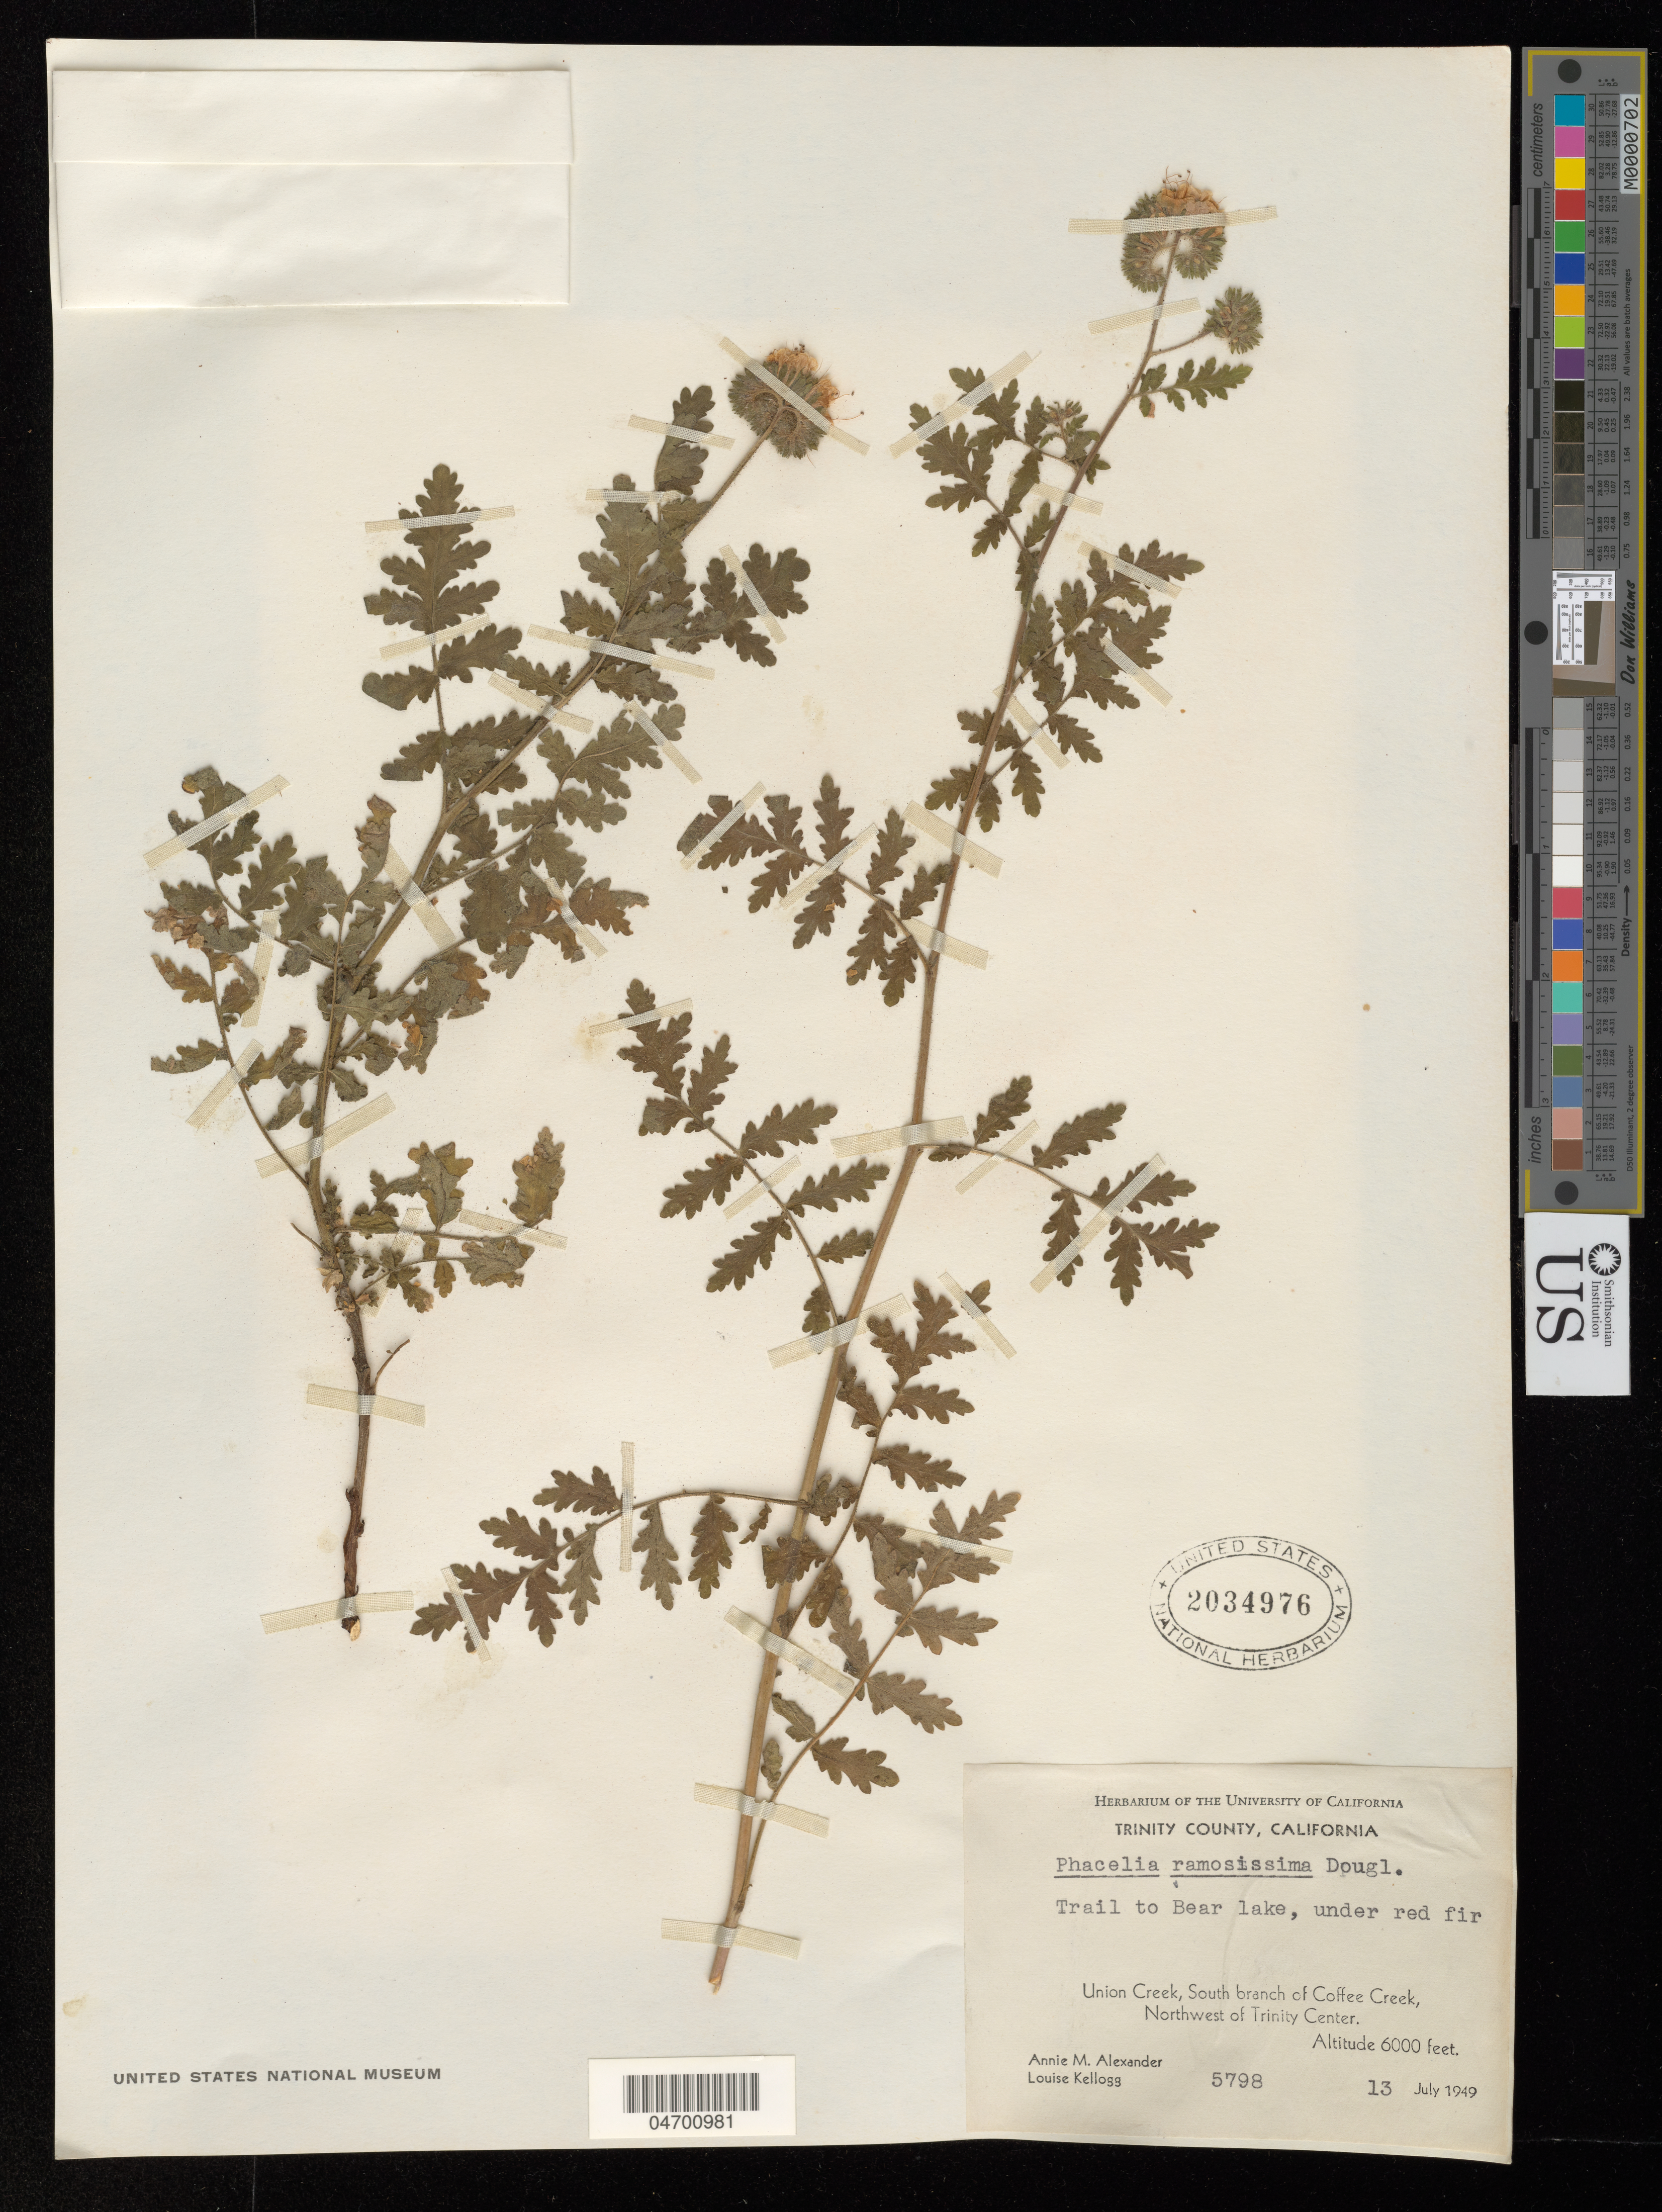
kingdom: Plantae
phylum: Tracheophyta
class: Magnoliopsida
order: Boraginales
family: Hydrophyllaceae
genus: Phacelia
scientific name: Phacelia ramosissima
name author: Douglas ex Lehm.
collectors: A. M. Alexander & L. Kellogg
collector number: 5798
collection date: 1949-07-13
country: United States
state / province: California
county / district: Trinity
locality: Trinity County. Trail to Bear lake, under red fir. Union Creek, South branch of Coffee Creek, Northwest of Trinity Center.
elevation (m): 1829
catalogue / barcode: US 2034976